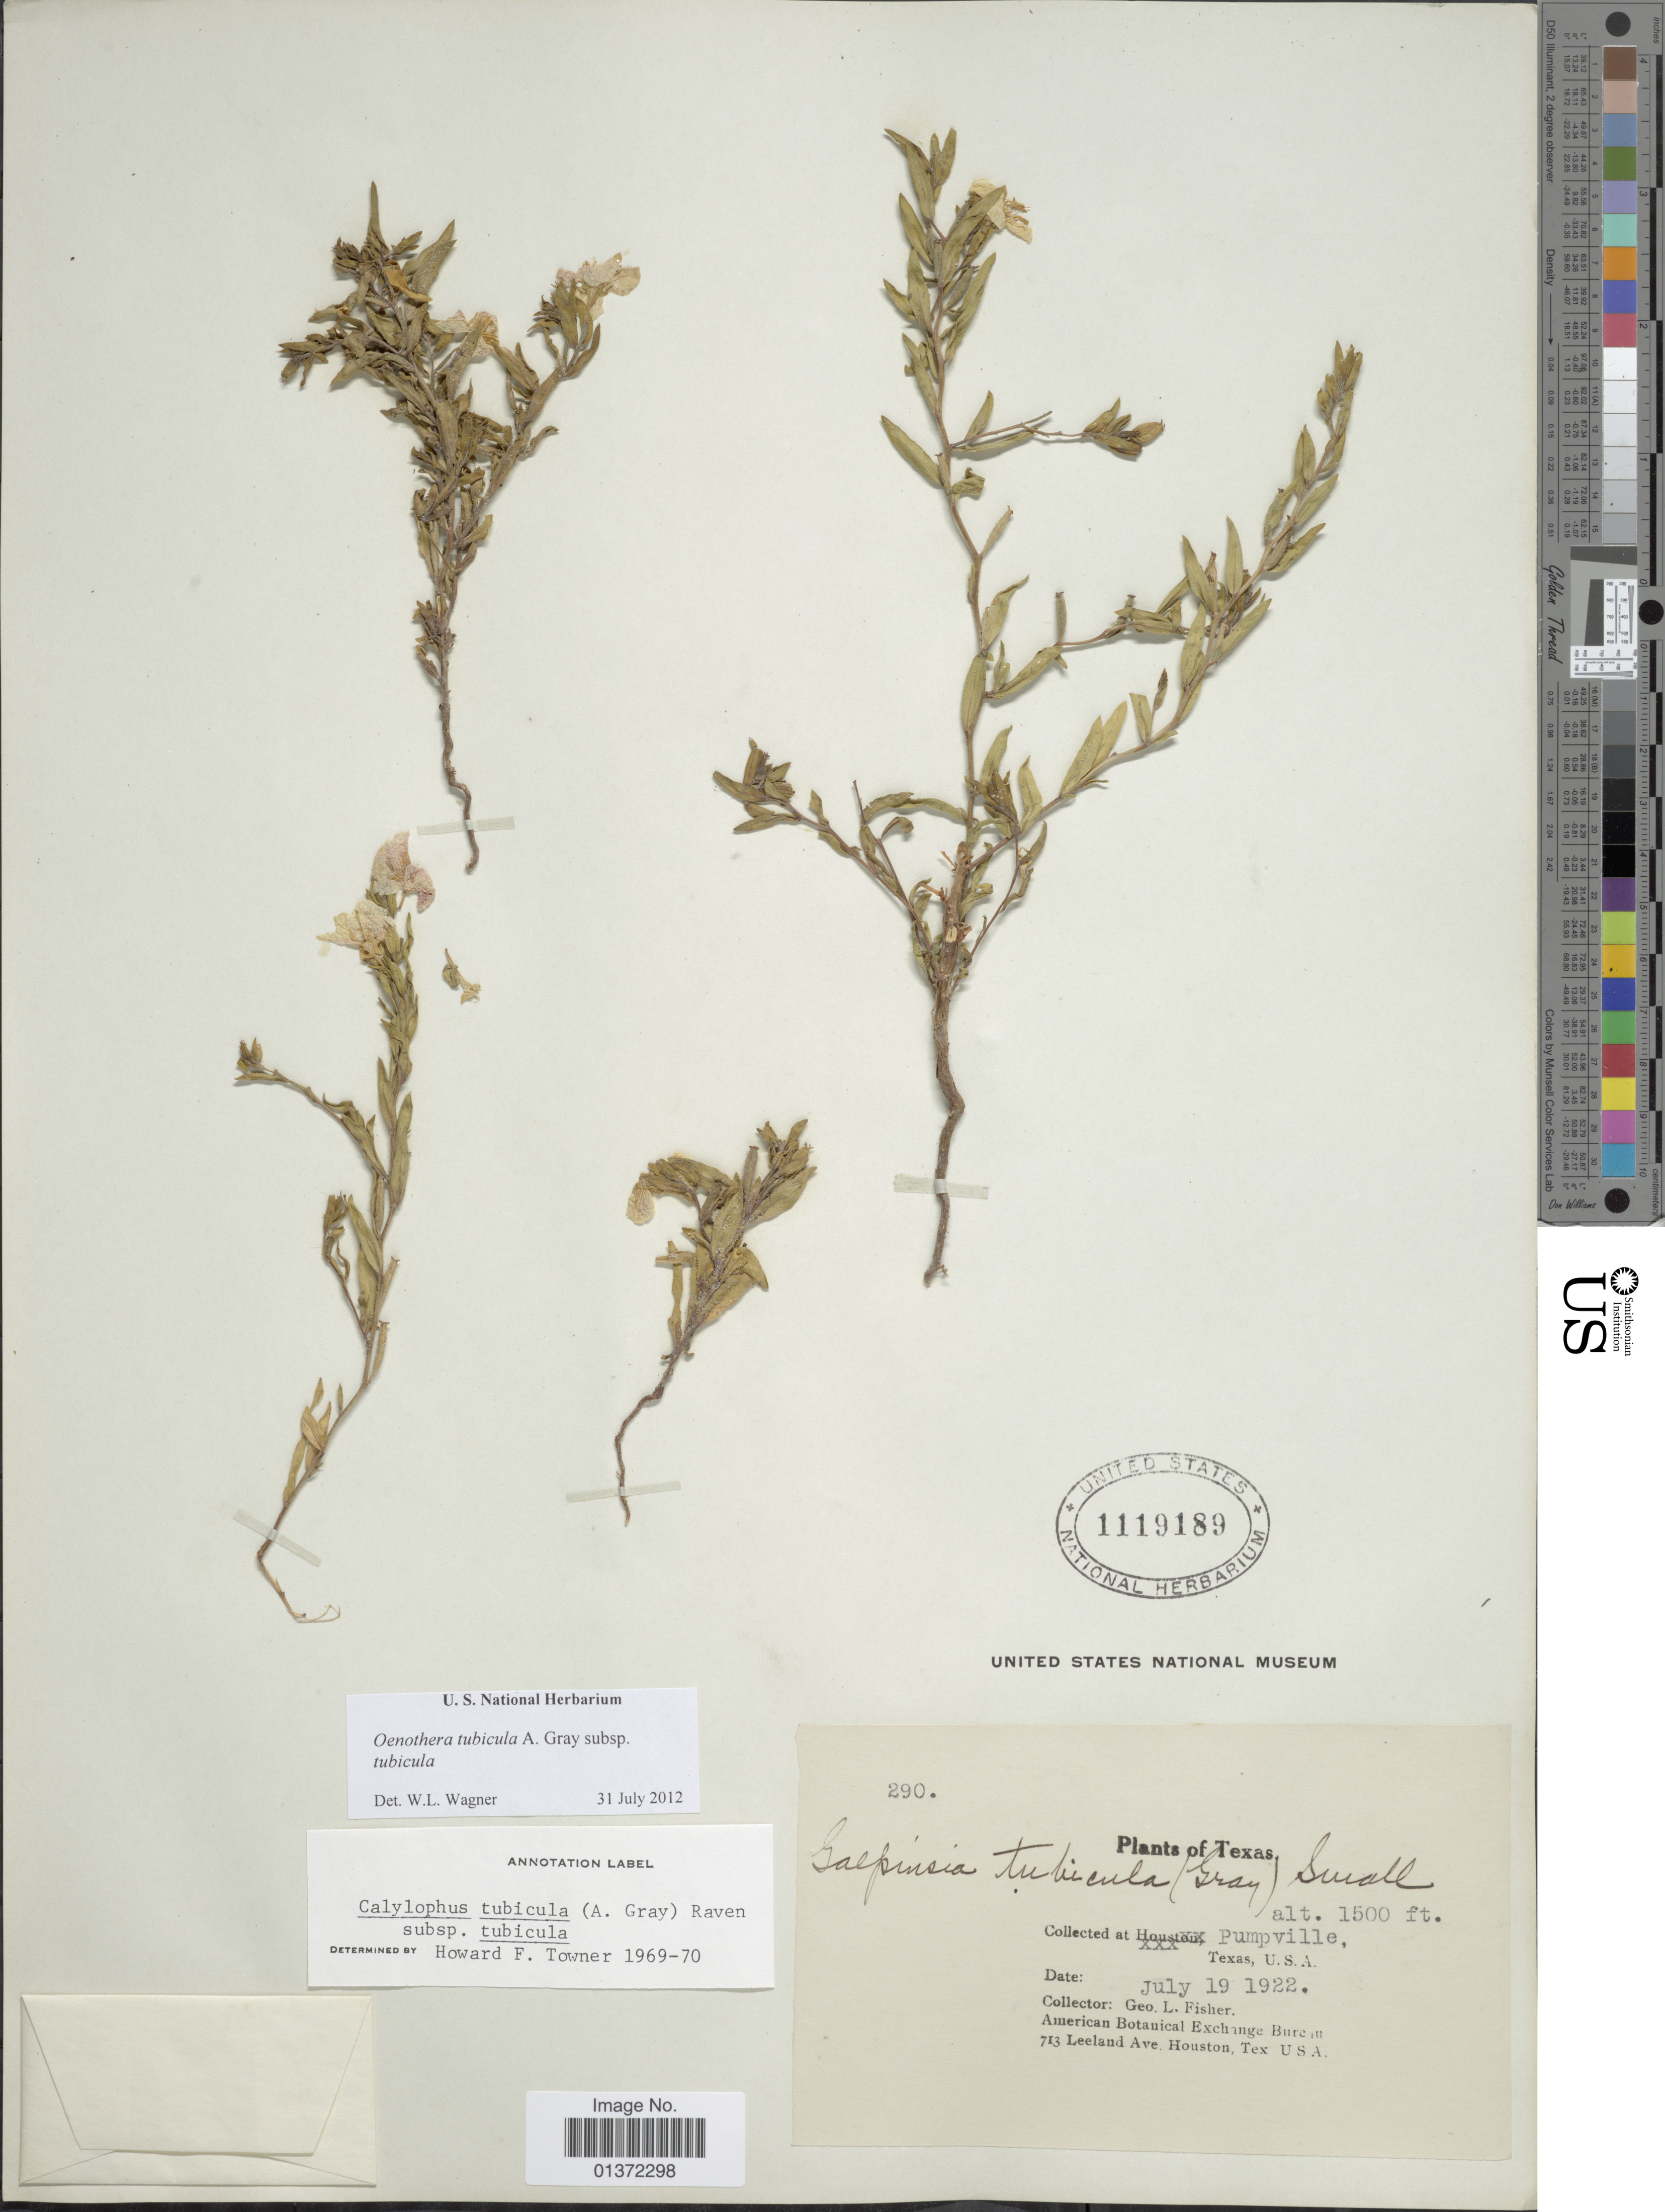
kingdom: Plantae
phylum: Tracheophyta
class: Magnoliopsida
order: Myrtales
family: Onagraceae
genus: Oenothera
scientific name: Oenothera tubicula subsp. tubicula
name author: A. Gray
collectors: G. L. Fisher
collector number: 290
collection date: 1922-07-19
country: United States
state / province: Texas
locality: Pumpville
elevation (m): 457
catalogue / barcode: US 1119189